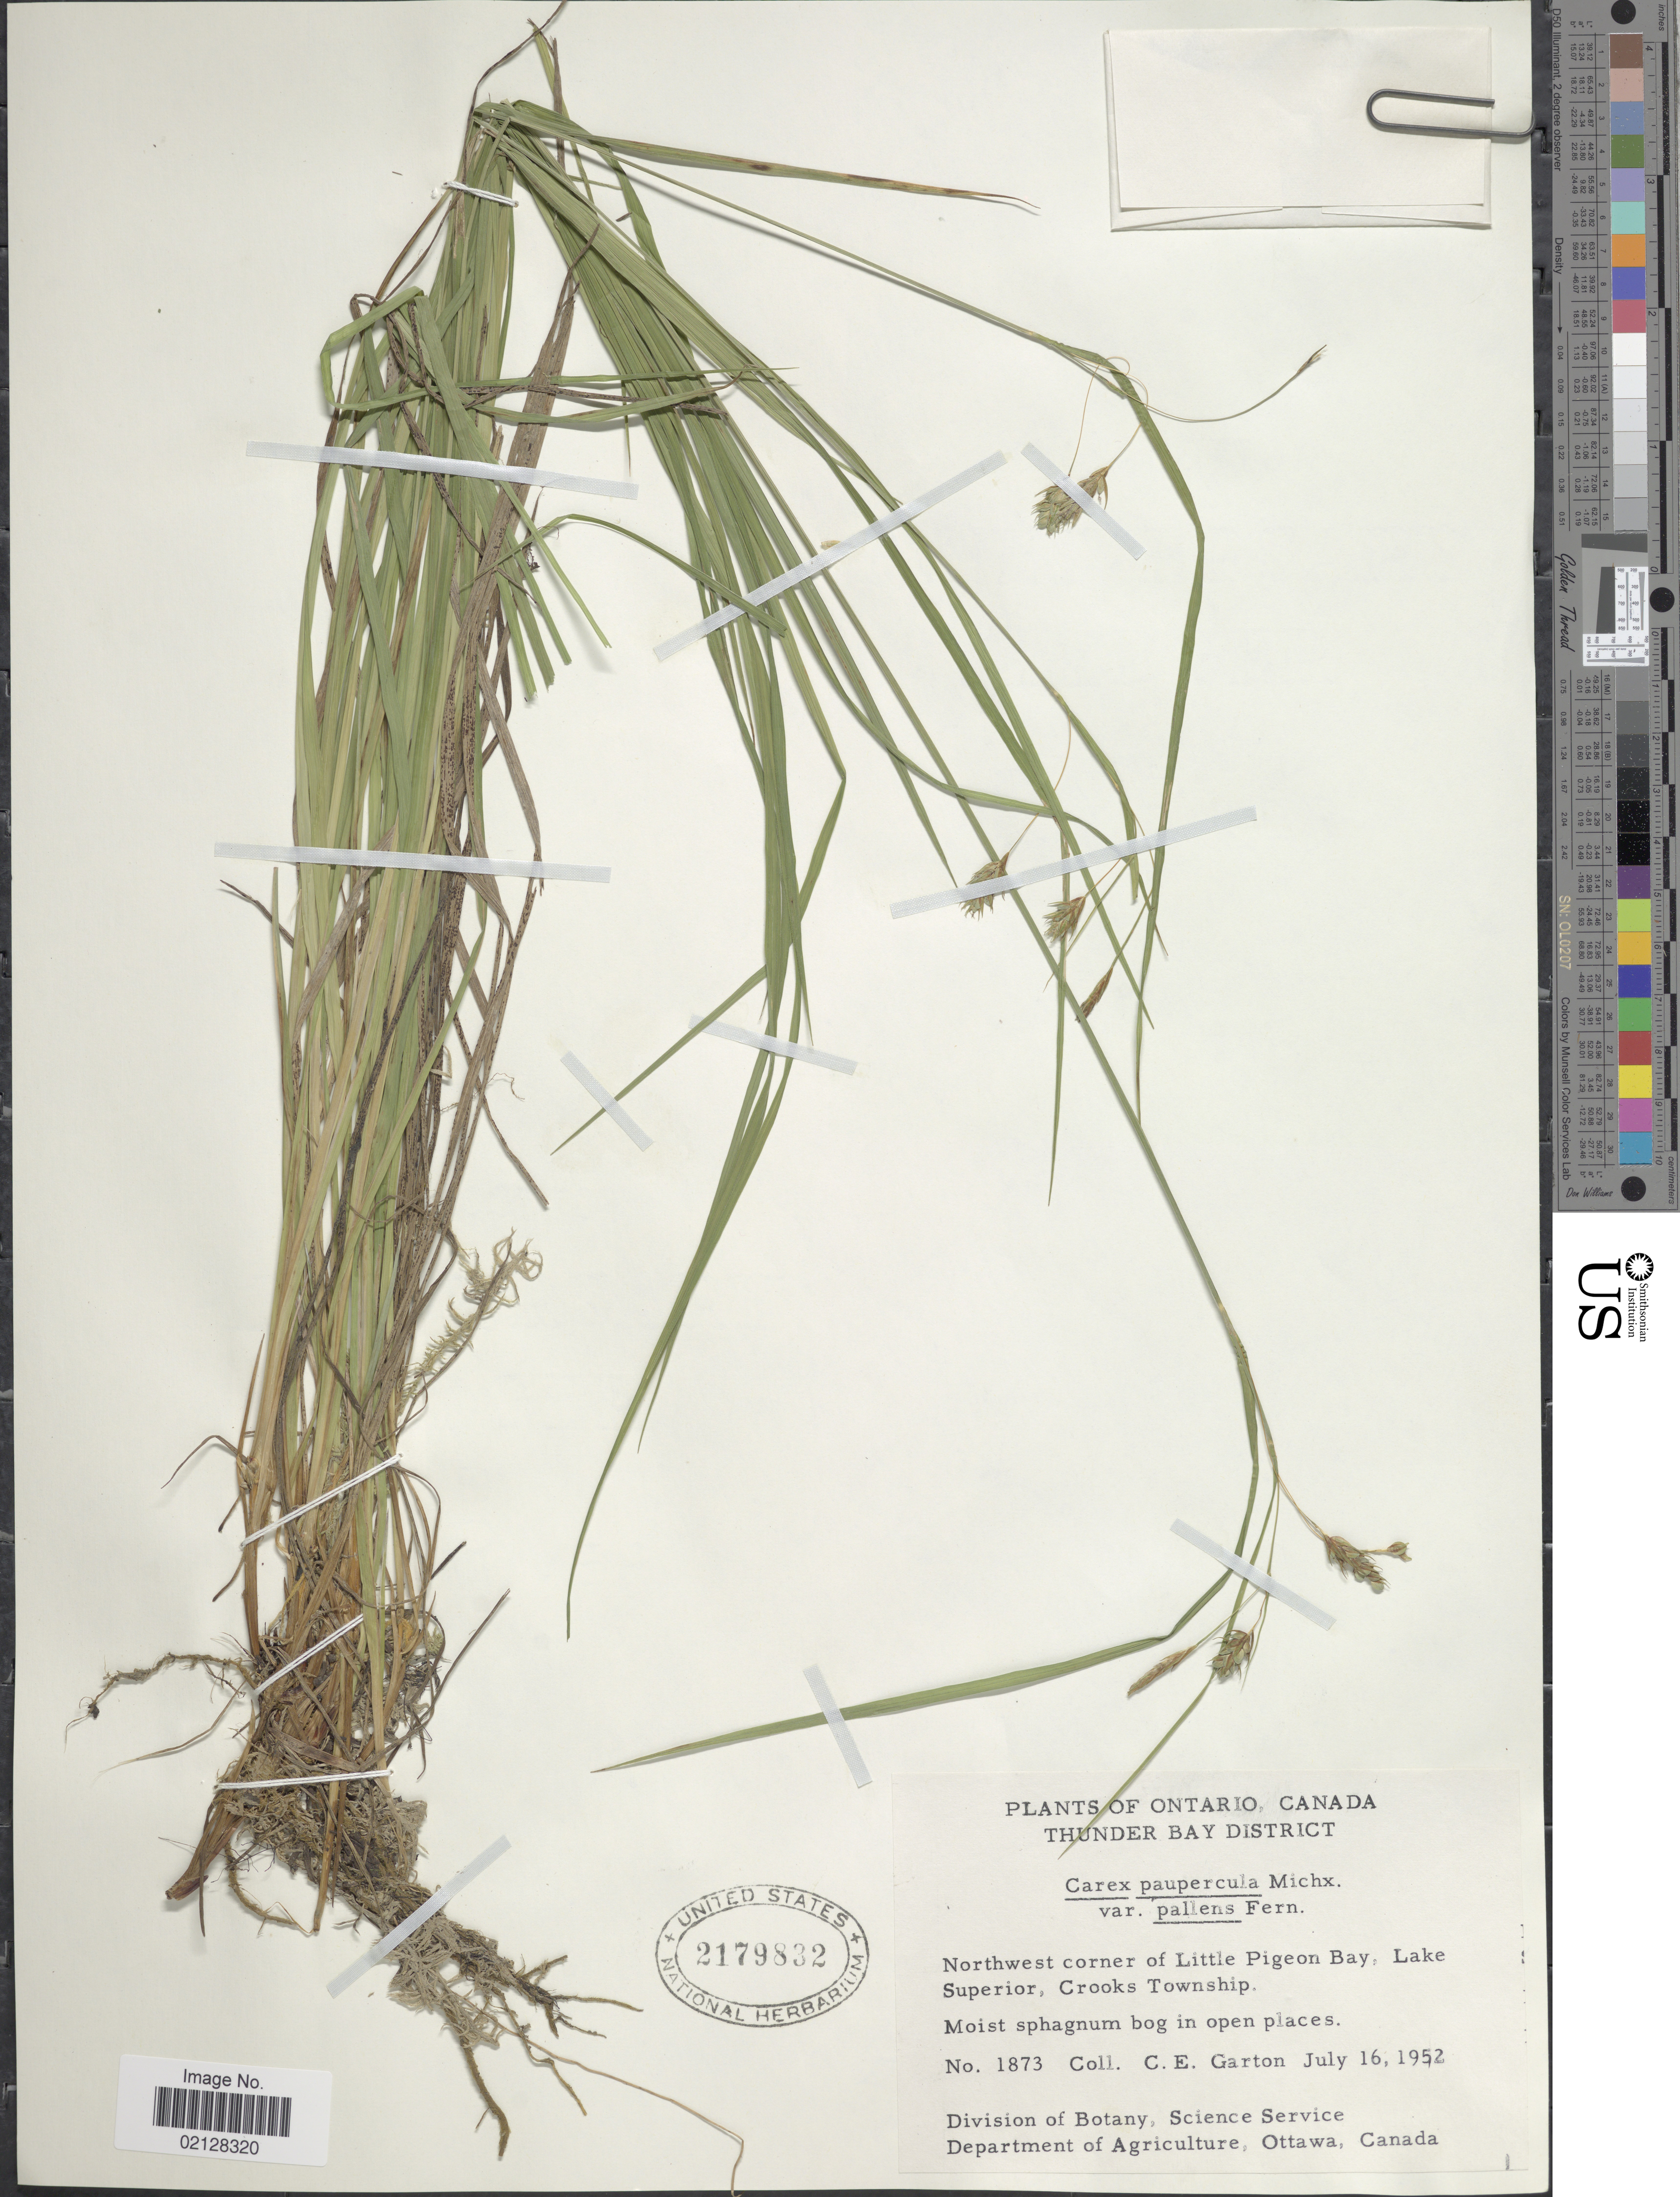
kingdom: Plantae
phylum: Tracheophyta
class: Liliopsida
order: Poales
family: Cyperaceae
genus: Carex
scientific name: Carex magellanica subsp. irrigua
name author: (Wahlenb.) Hiitonen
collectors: C. E. Garton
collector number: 1873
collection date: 1952-07-16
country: Canada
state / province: Ontario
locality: Thunder Bay District. Northwest corner of Little Pigeon Bay, Lake Superior, Crooks Township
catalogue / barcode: US 2179832